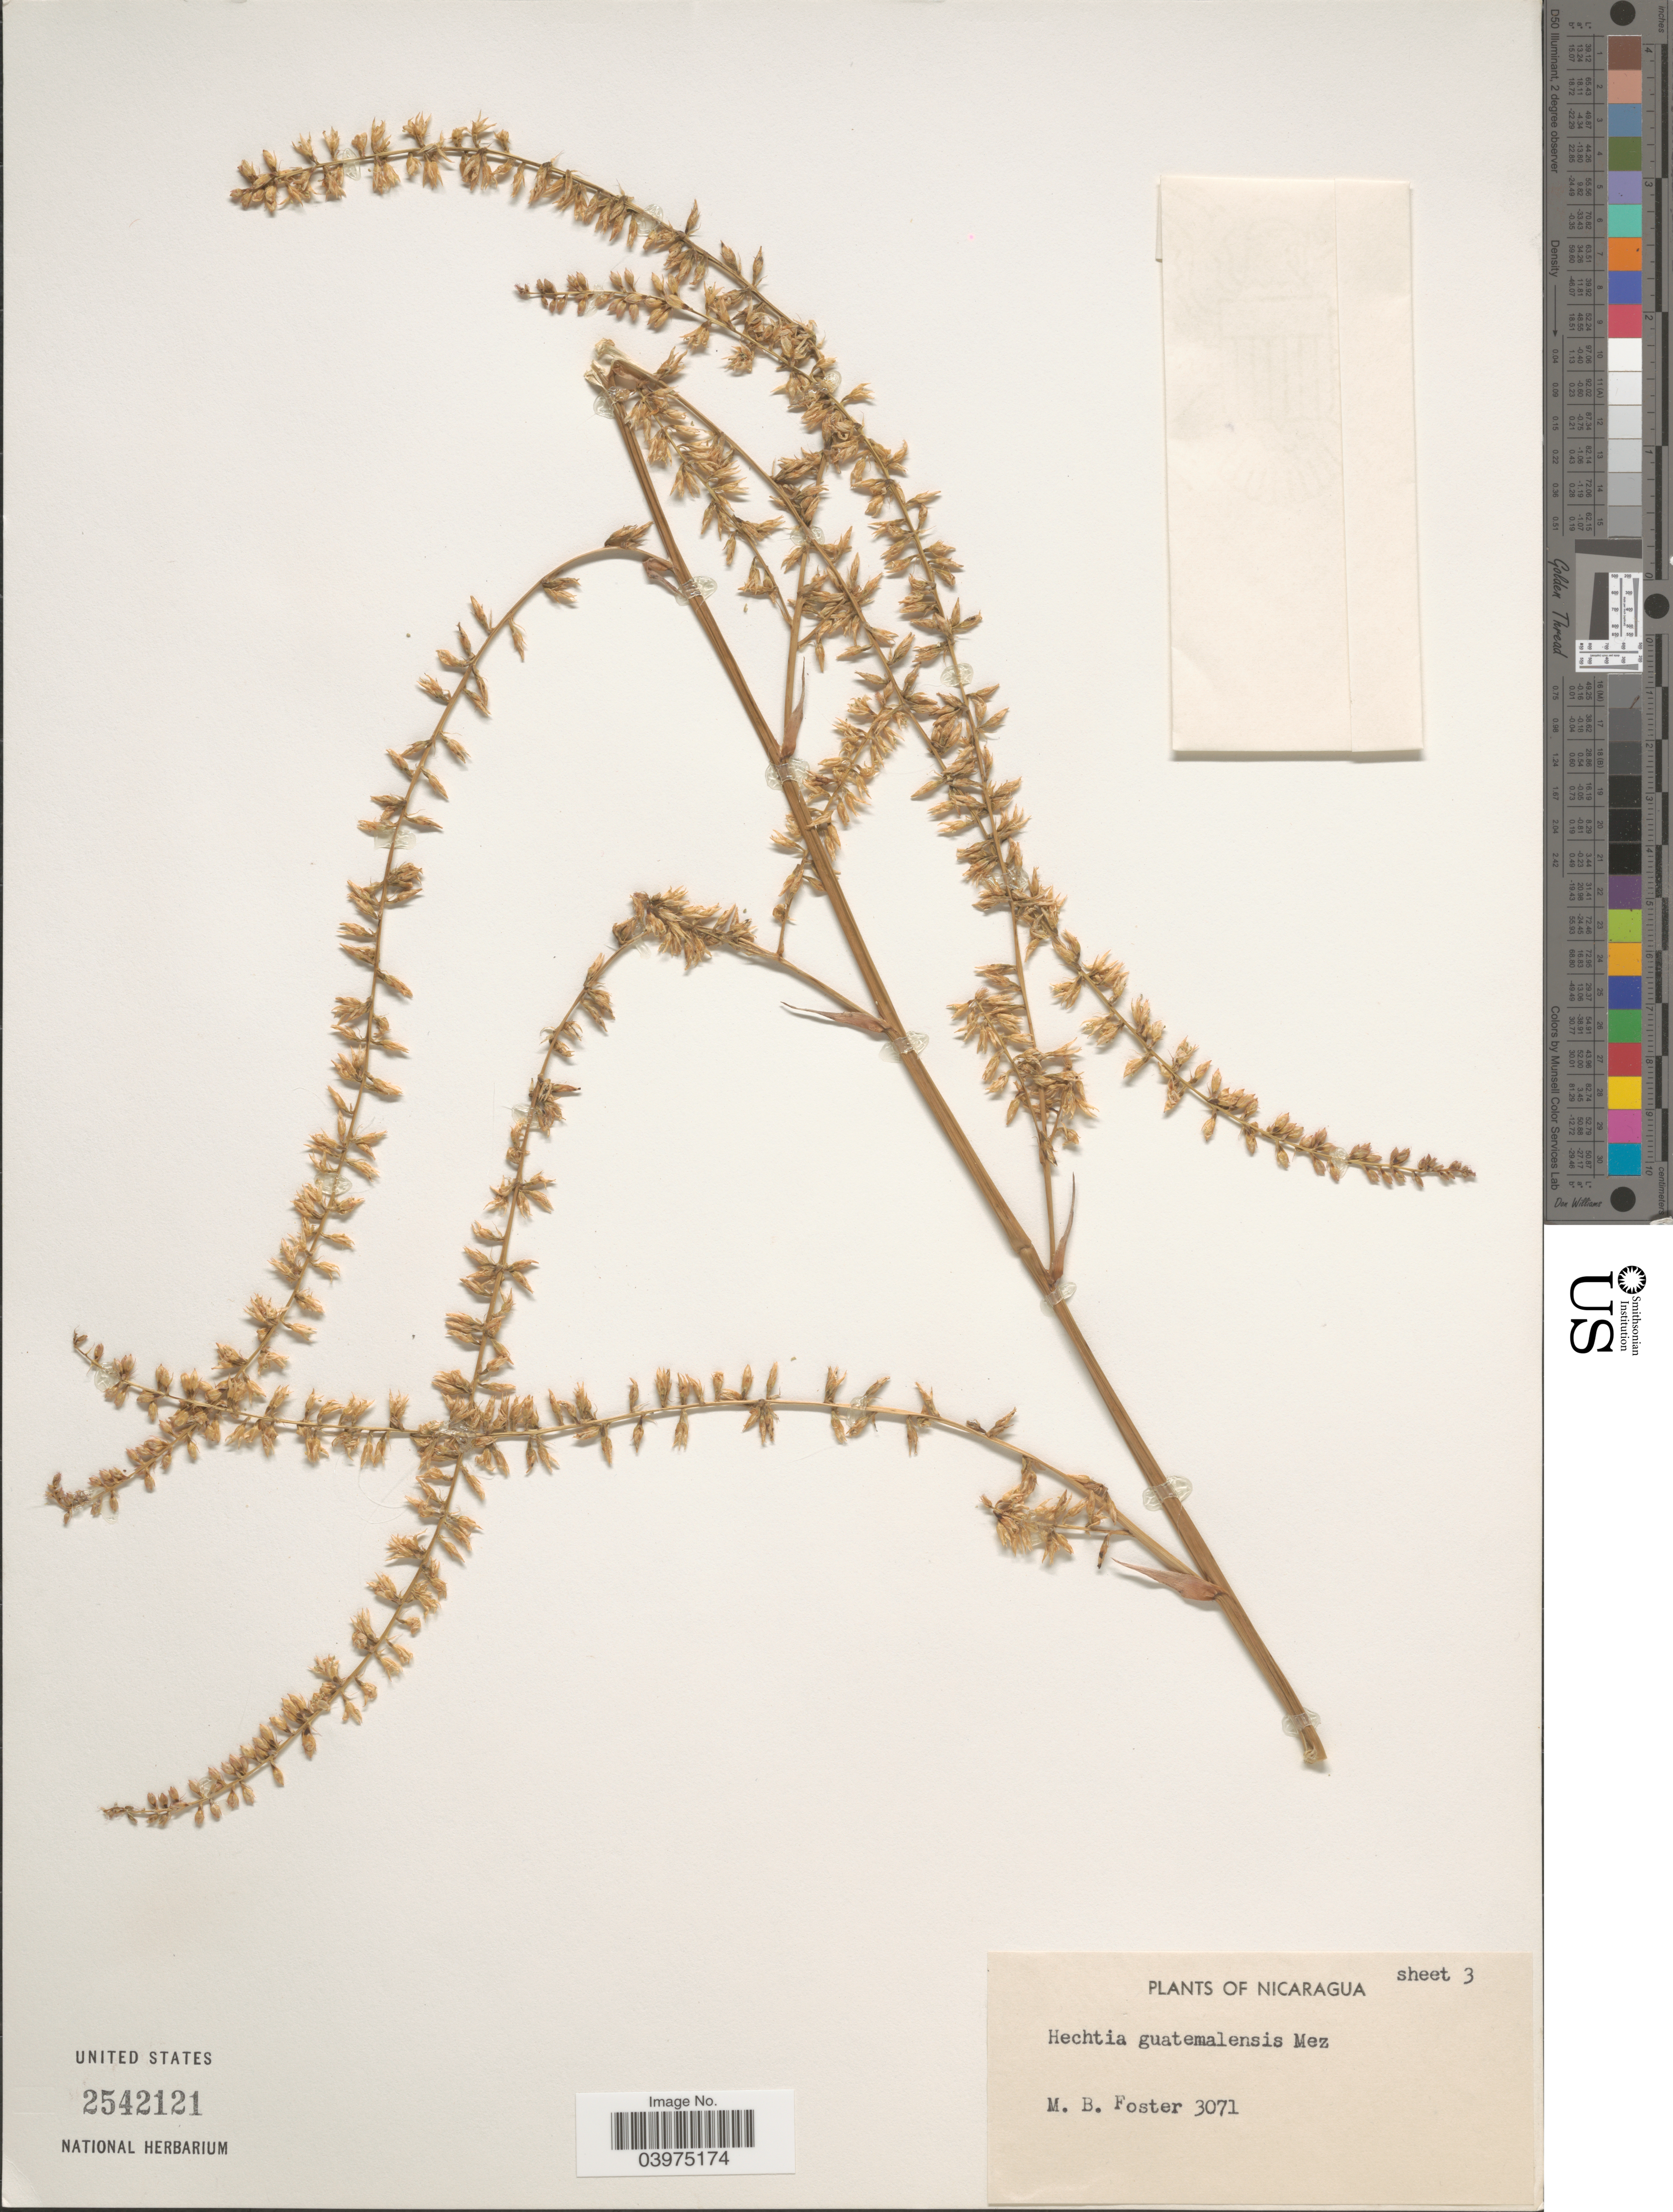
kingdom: Plantae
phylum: Tracheophyta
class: Liliopsida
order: Poales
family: Bromeliaceae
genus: Hechtia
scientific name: Hechtia guatemalensis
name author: Mez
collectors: M. B. Foster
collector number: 3071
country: Nicaragua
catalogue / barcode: US 2542121